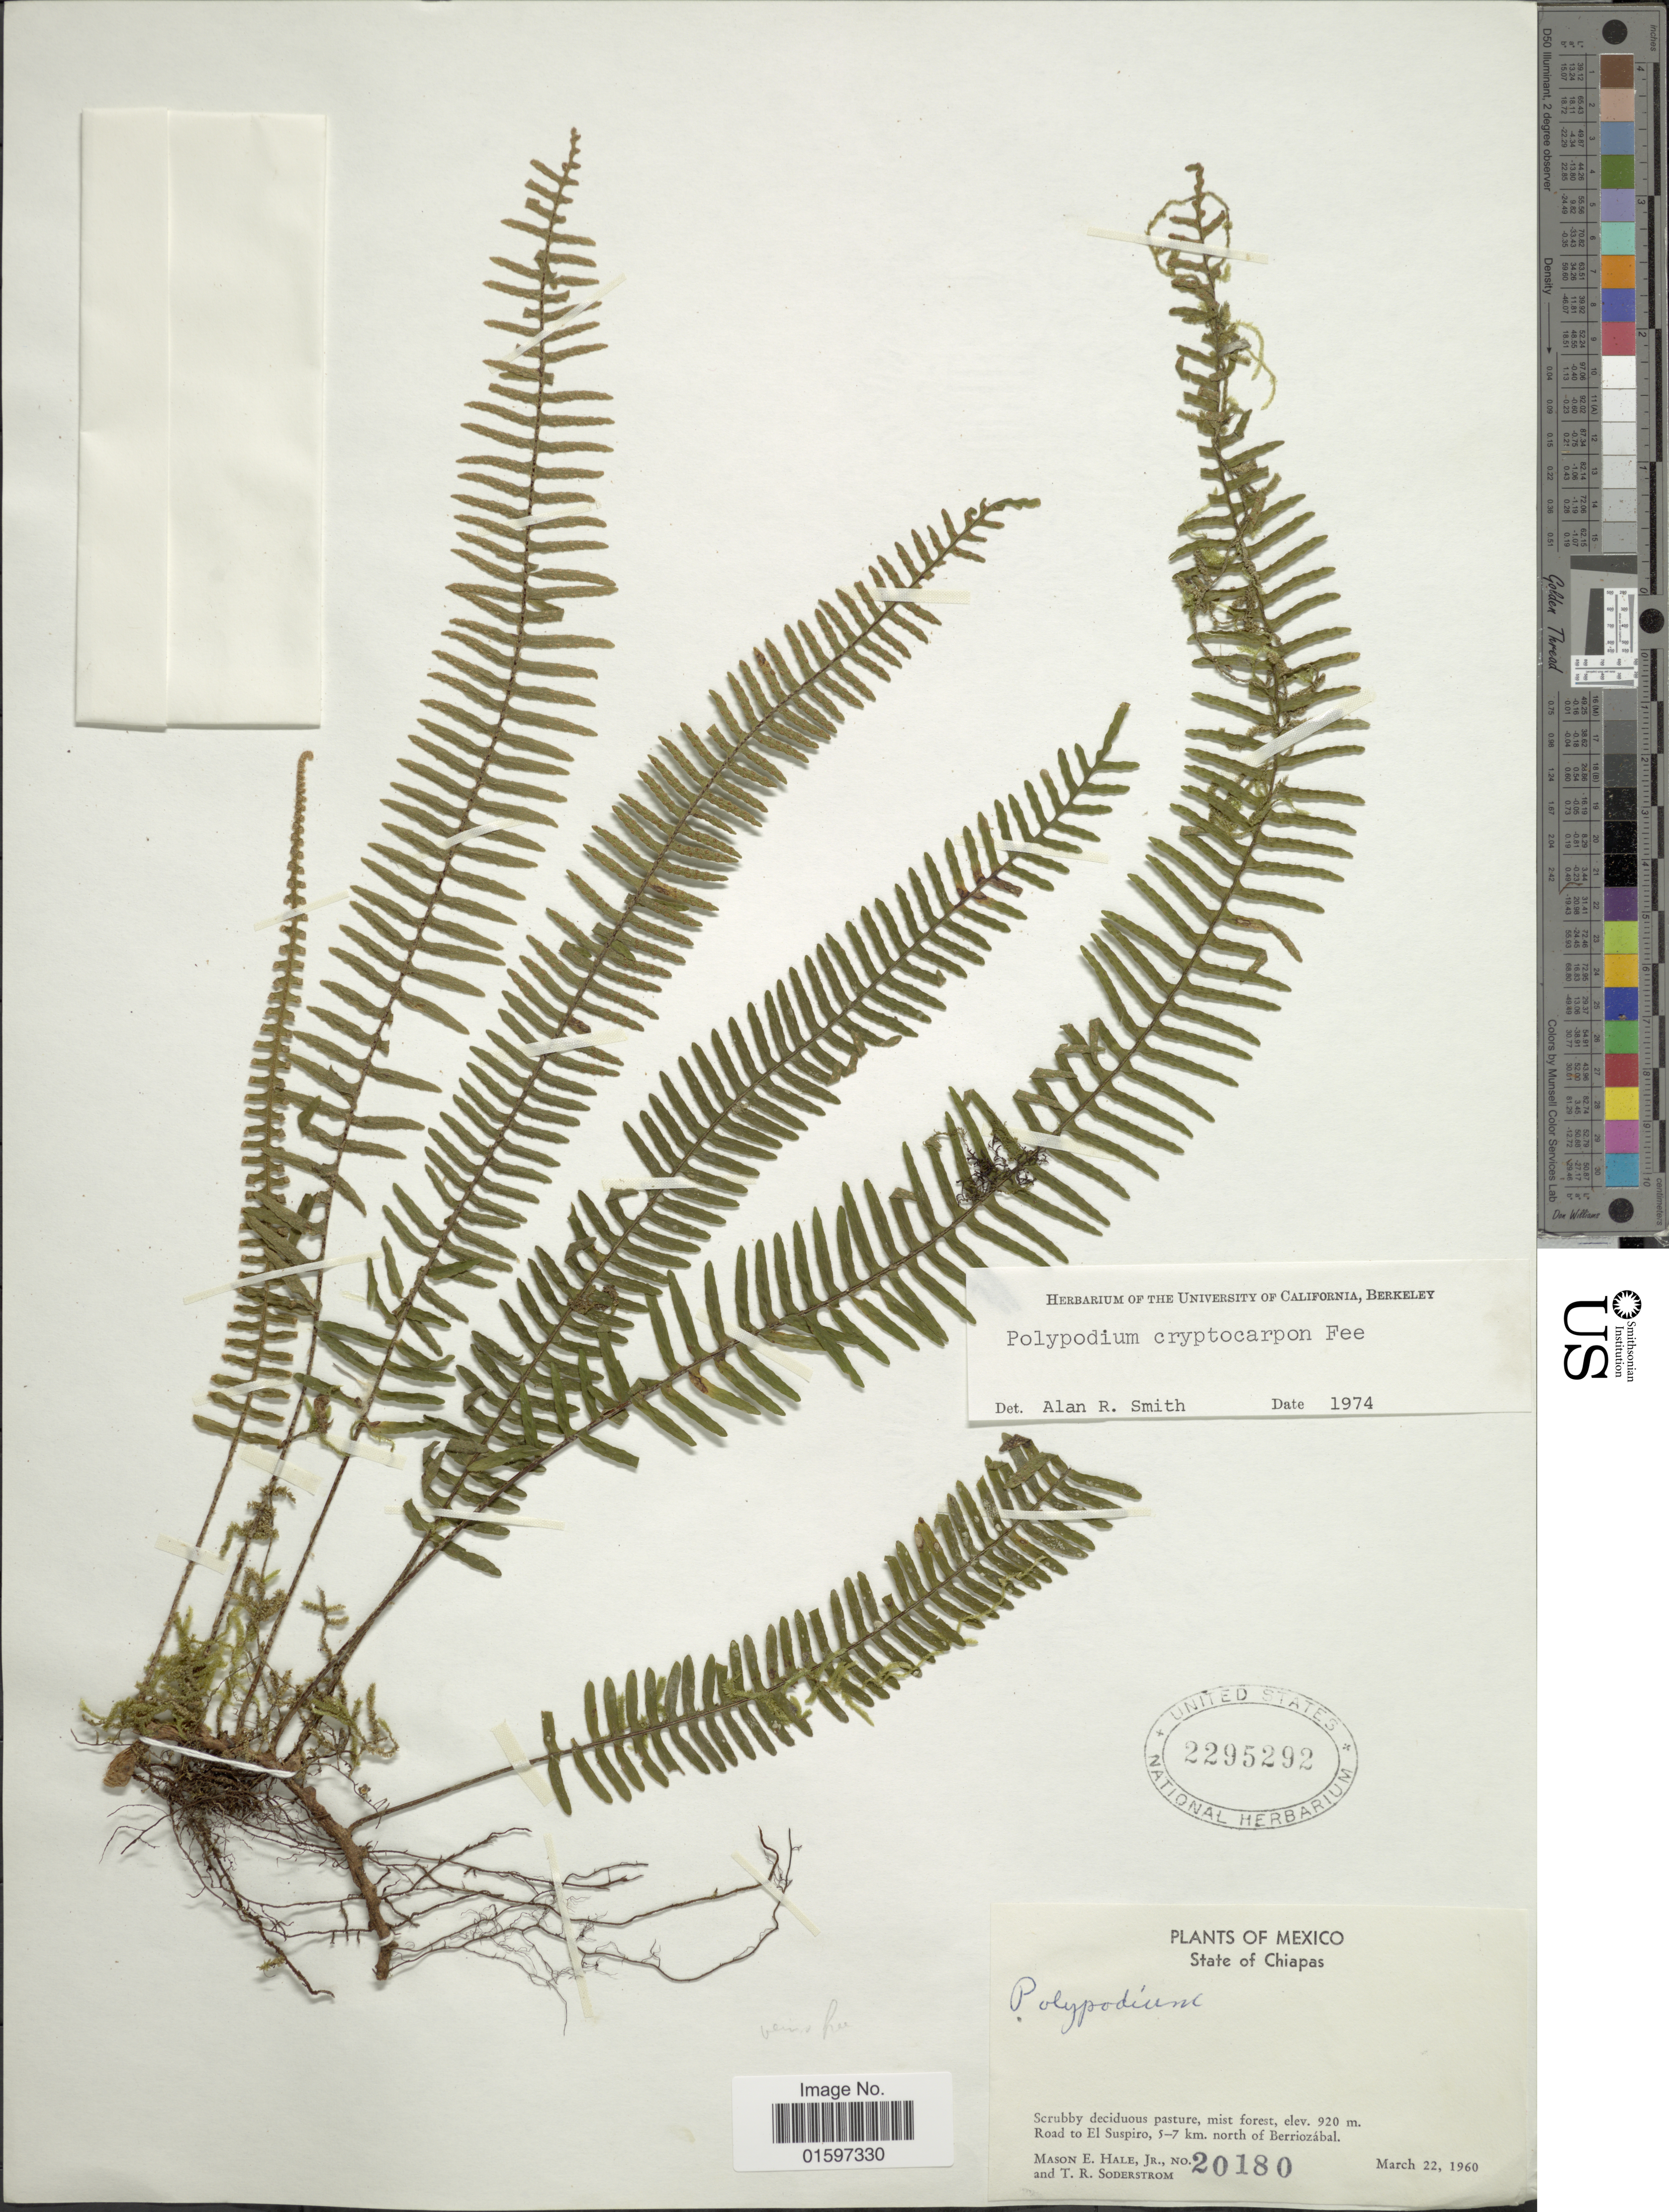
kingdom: Plantae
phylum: Tracheophyta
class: Polypodiopsida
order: Polypodiales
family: Polypodiaceae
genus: Pleopeltis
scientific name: Pleopeltis cryptocarpa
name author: (Fée) A.R. Sm. & Tejero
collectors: M. Hale & T. R. Soderstrom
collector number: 20180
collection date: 1960-03-22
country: Mexico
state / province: Chiapas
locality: Mexico, State of Chiapas, scrubby deciduous pasture, mist forest, Road to El Suspiro, 5-7 km. north of Berriozábal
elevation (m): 920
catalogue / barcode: US 2295292